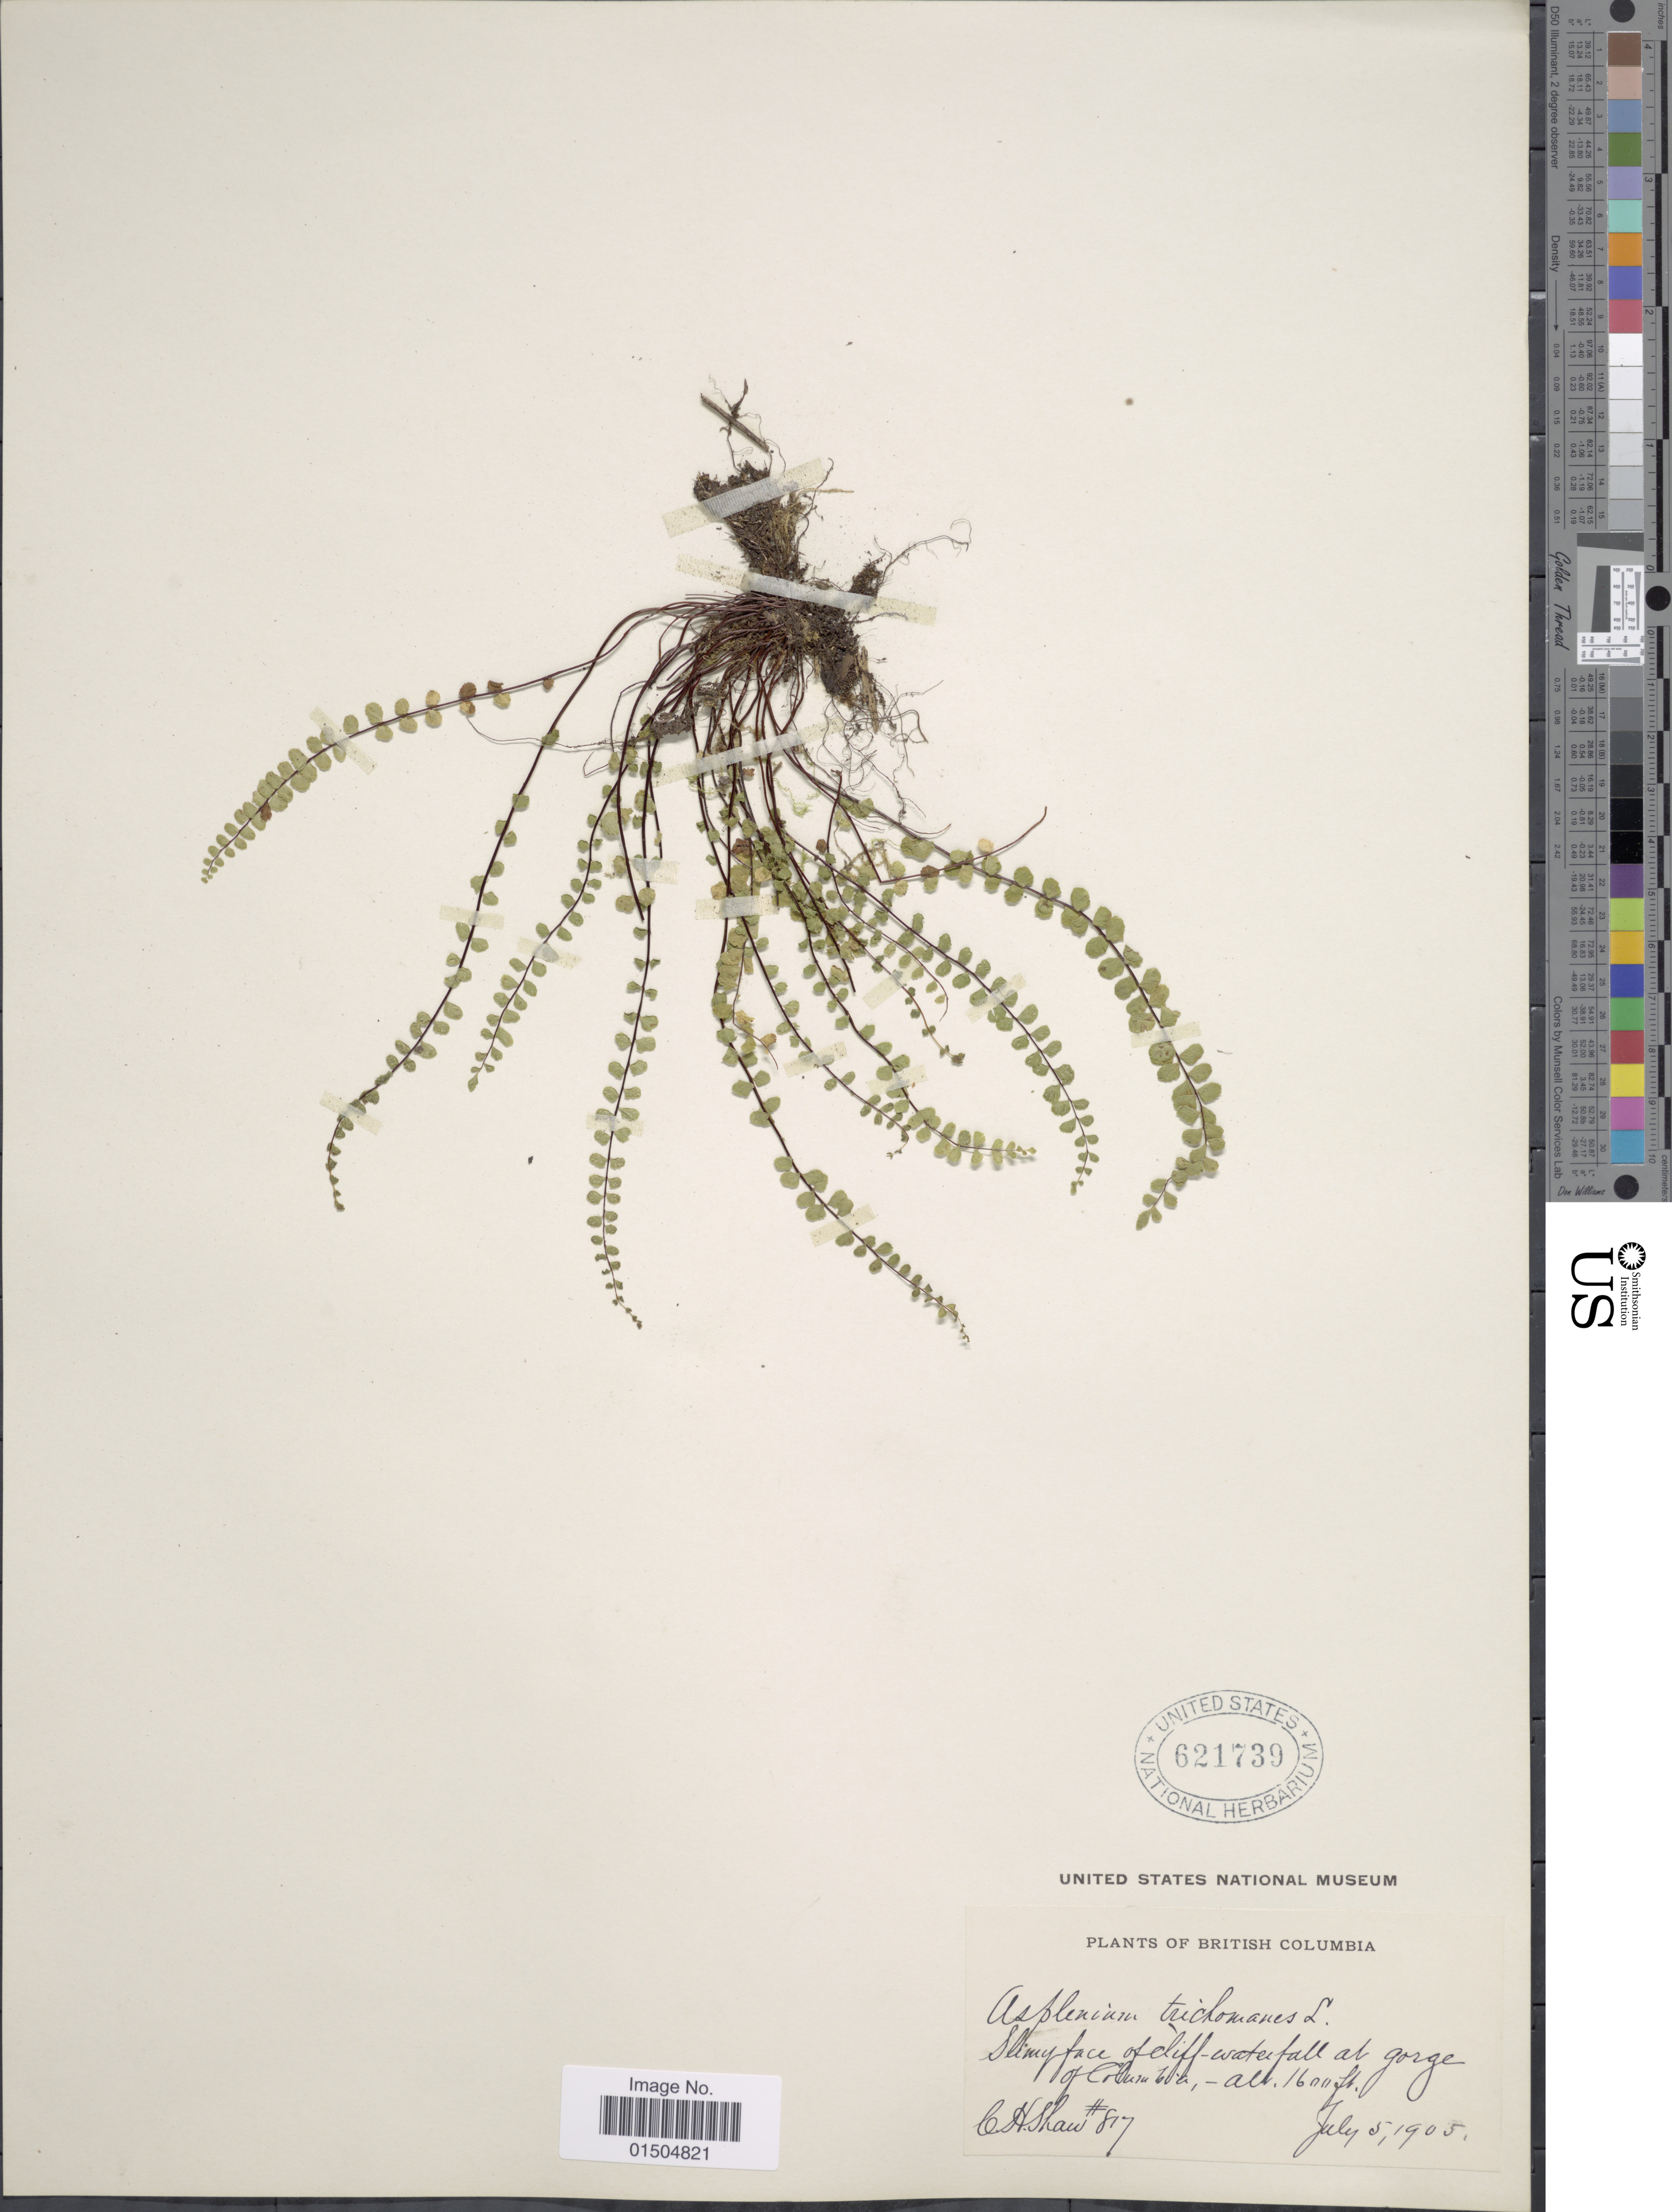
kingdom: Plantae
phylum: Tracheophyta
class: Polypodiopsida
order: Polypodiales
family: Aspleniaceae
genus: Asplenium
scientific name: Asplenium trichomanes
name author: L.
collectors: C. H. Shaw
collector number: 817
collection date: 1905-07-05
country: Canada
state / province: British Columbia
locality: Slimy face of cliff-waterfall at gorge of Columbia.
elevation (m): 488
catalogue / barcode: US 621739